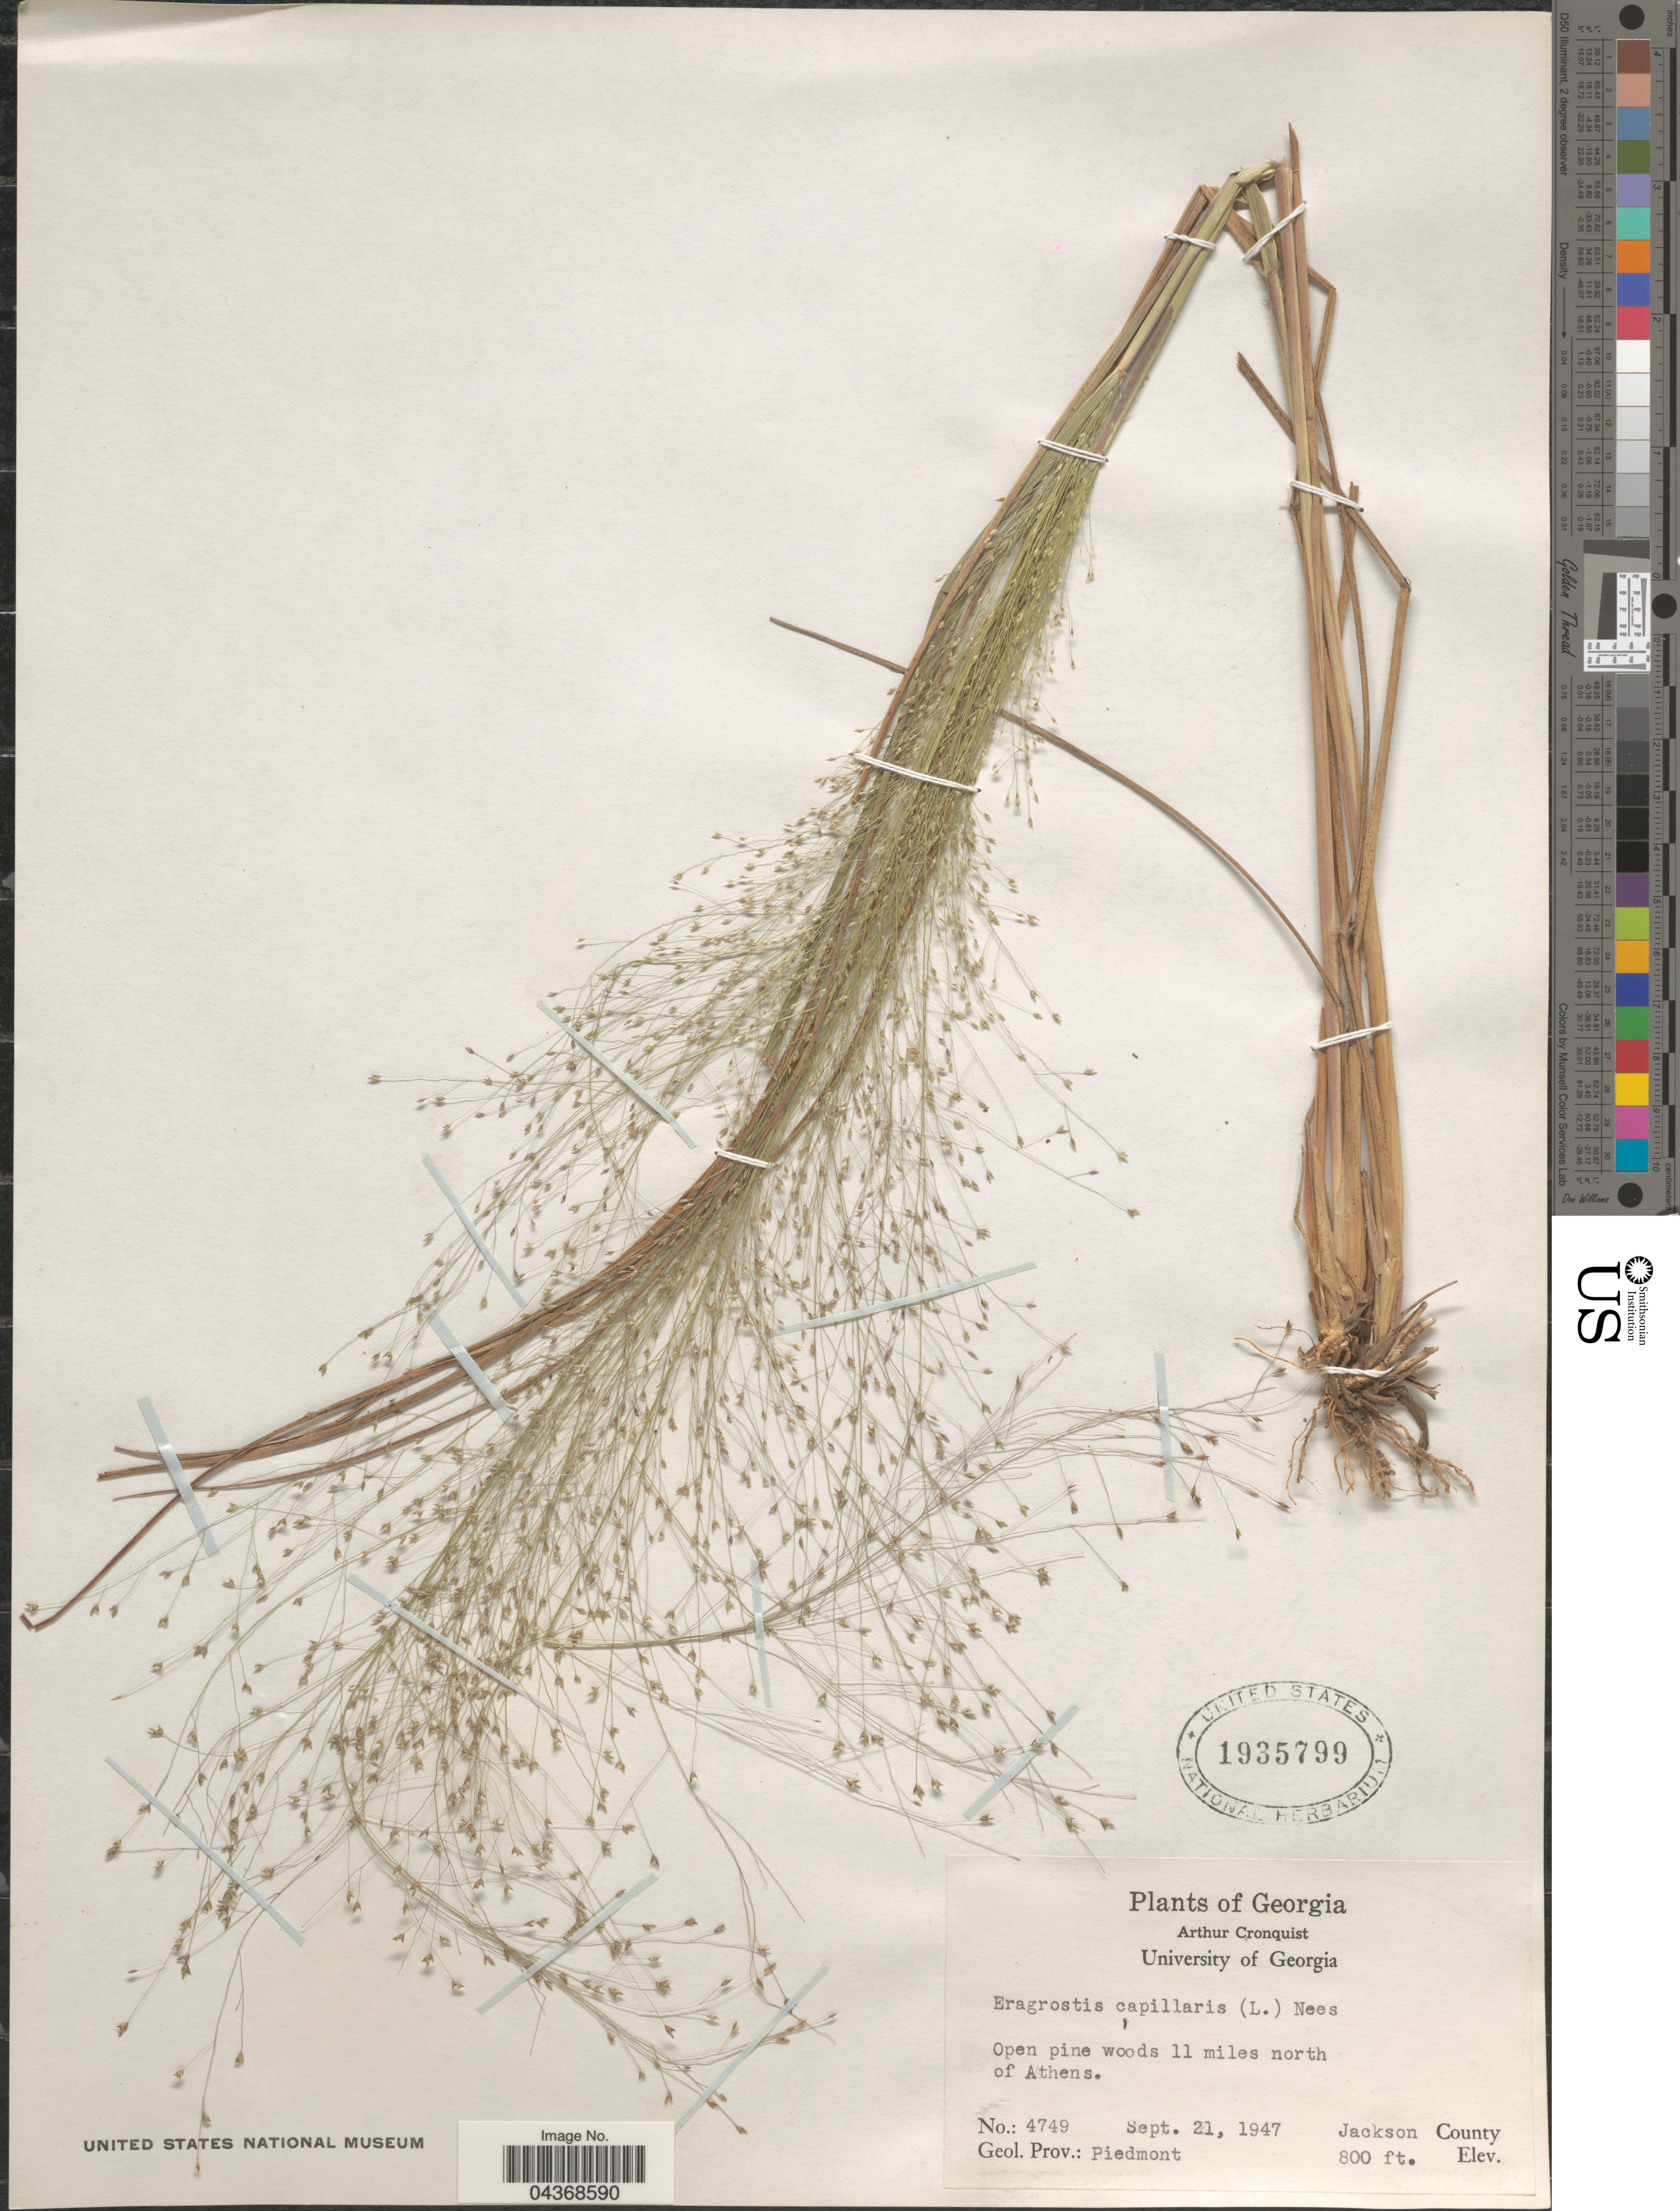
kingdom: Plantae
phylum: Tracheophyta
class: Liliopsida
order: Poales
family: Poaceae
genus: Eragrostis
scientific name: Eragrostis hirsuta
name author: (Michx.) Nees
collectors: A. J. Cronquist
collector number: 4749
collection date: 1947-09-21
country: United States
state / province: Georgia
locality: Open pine woods 11 miles north of Athens. Jackson County. Geol. Prov.: Piedmont.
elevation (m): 244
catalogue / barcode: US 1935799